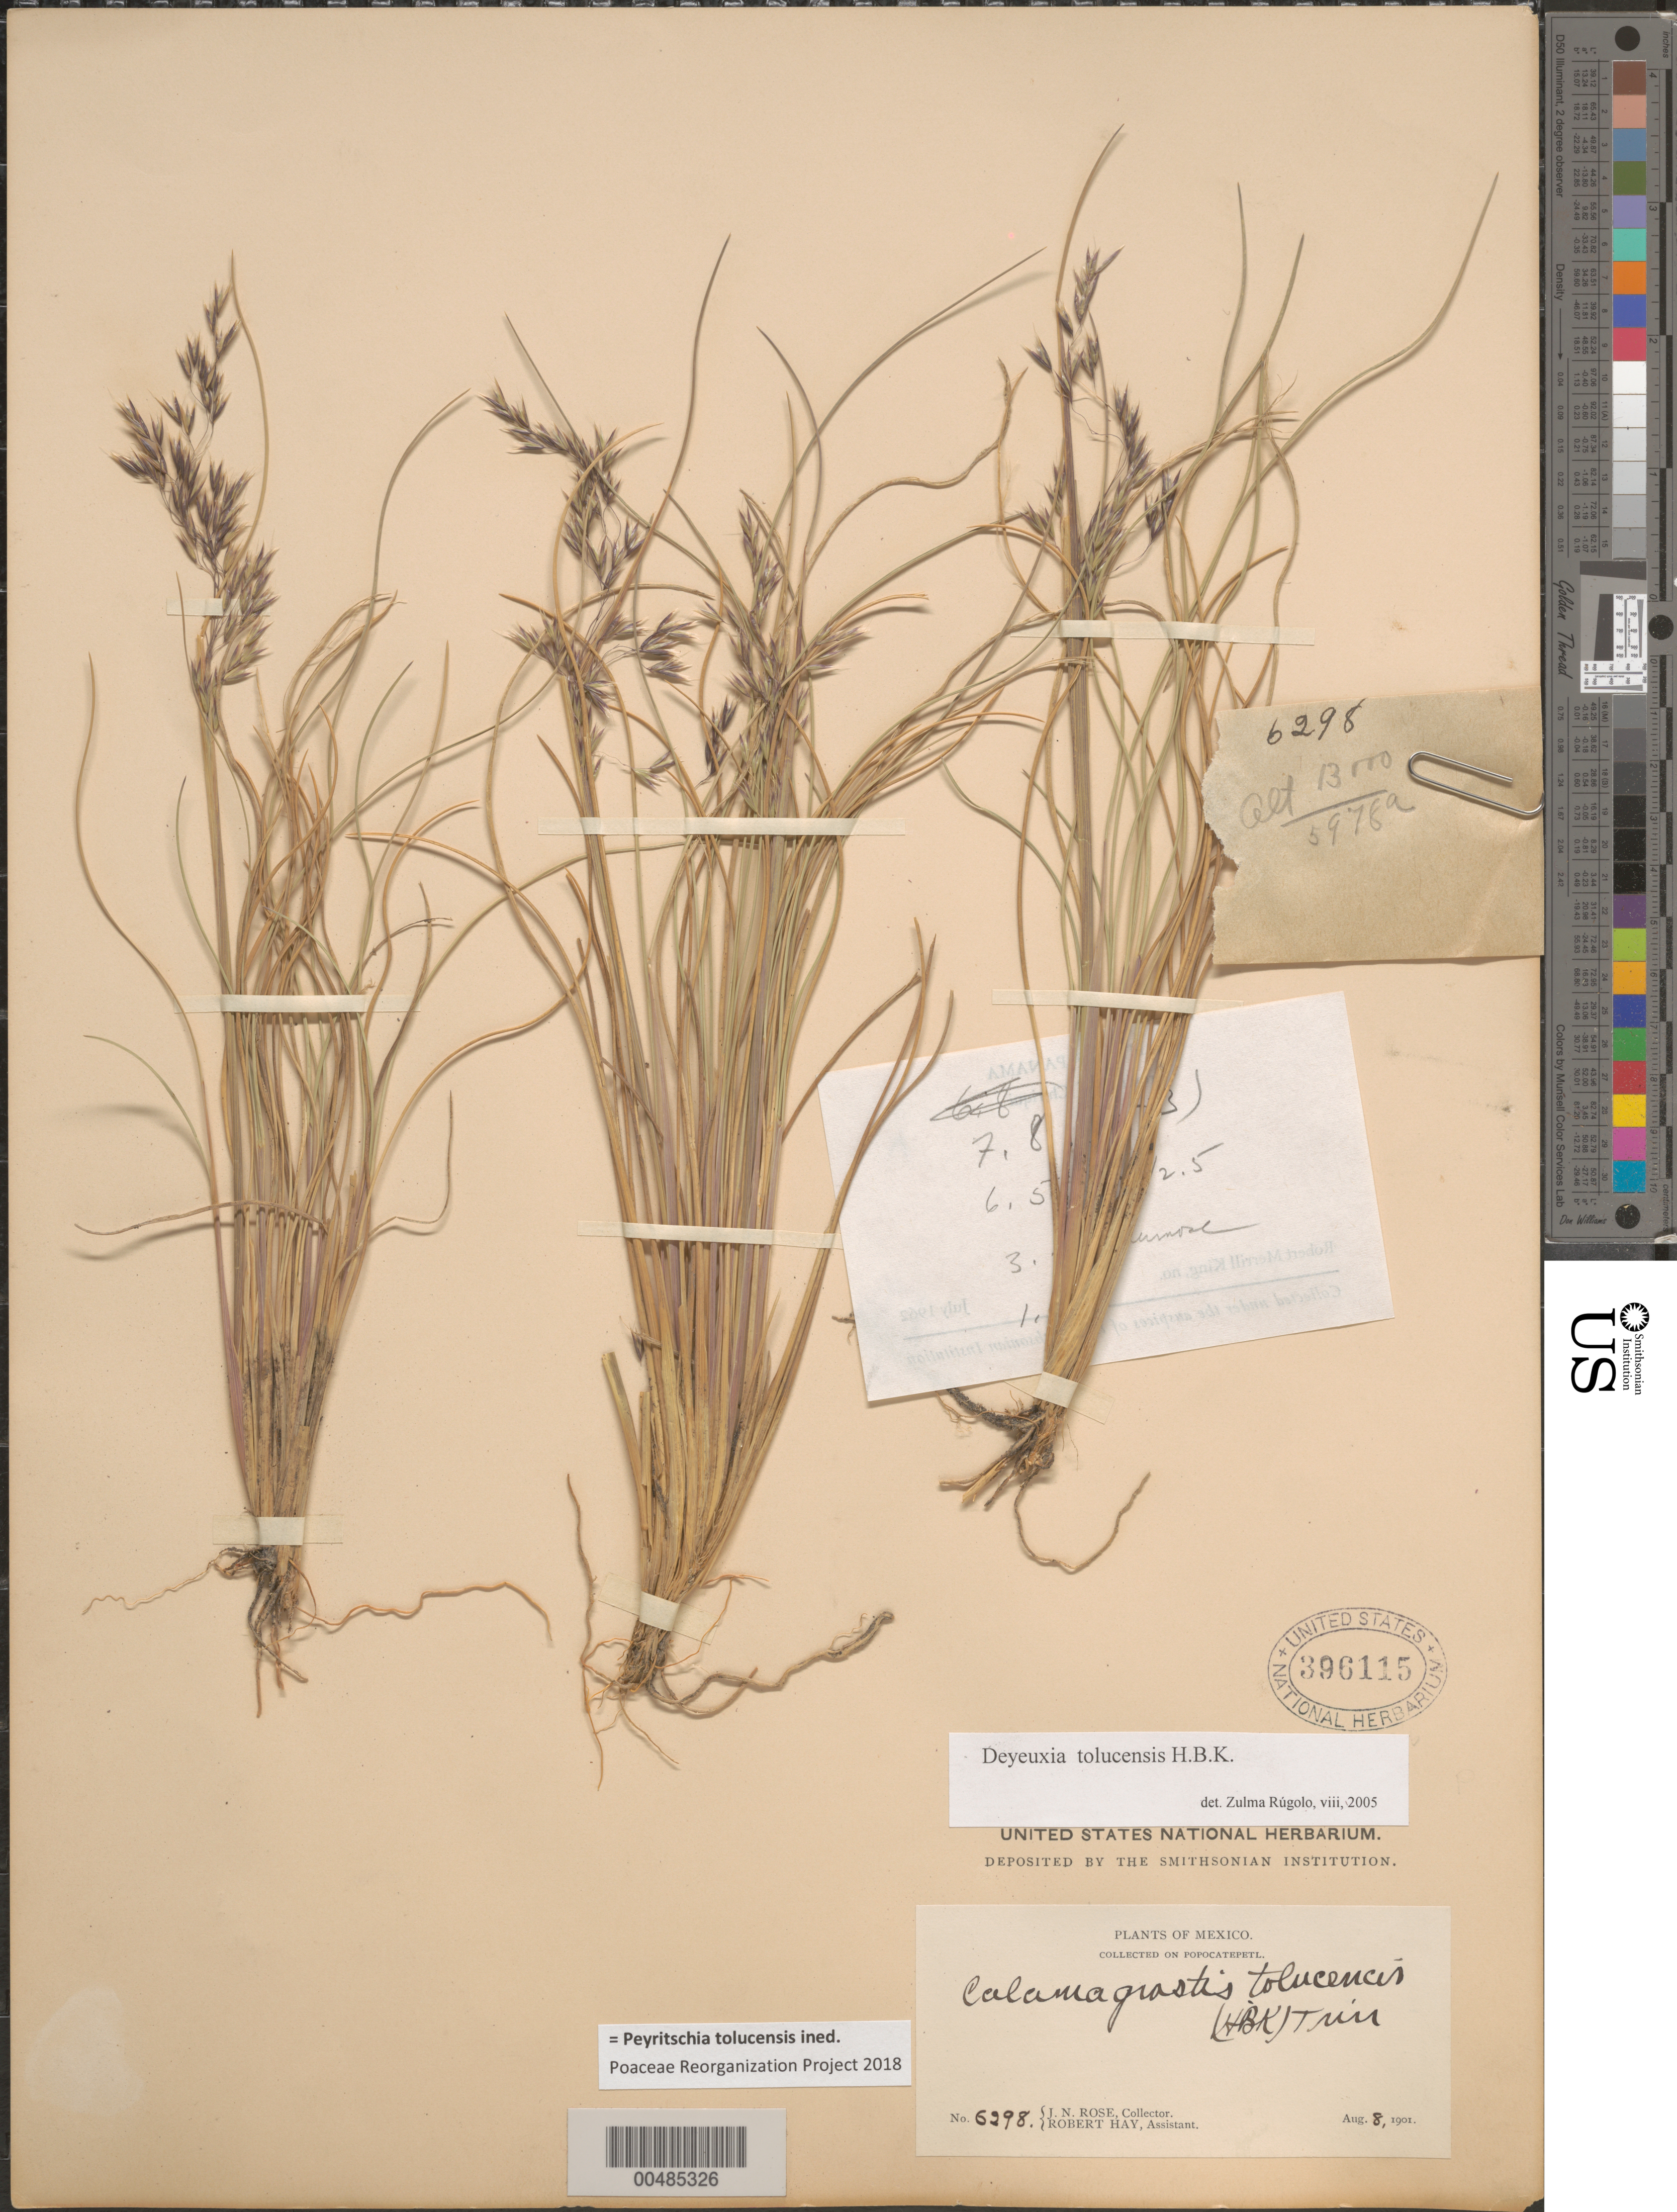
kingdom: Plantae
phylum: Tracheophyta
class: Liliopsida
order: Poales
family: Poaceae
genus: Peyritschia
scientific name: Peyritschia tolucensis ined.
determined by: Poaceae Reorganization Project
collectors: J. N. Rose & R. H. Hay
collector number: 6298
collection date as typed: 8 Aug 1901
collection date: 1901-08-08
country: Mexico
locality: Popocatepetl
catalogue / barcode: US 396115